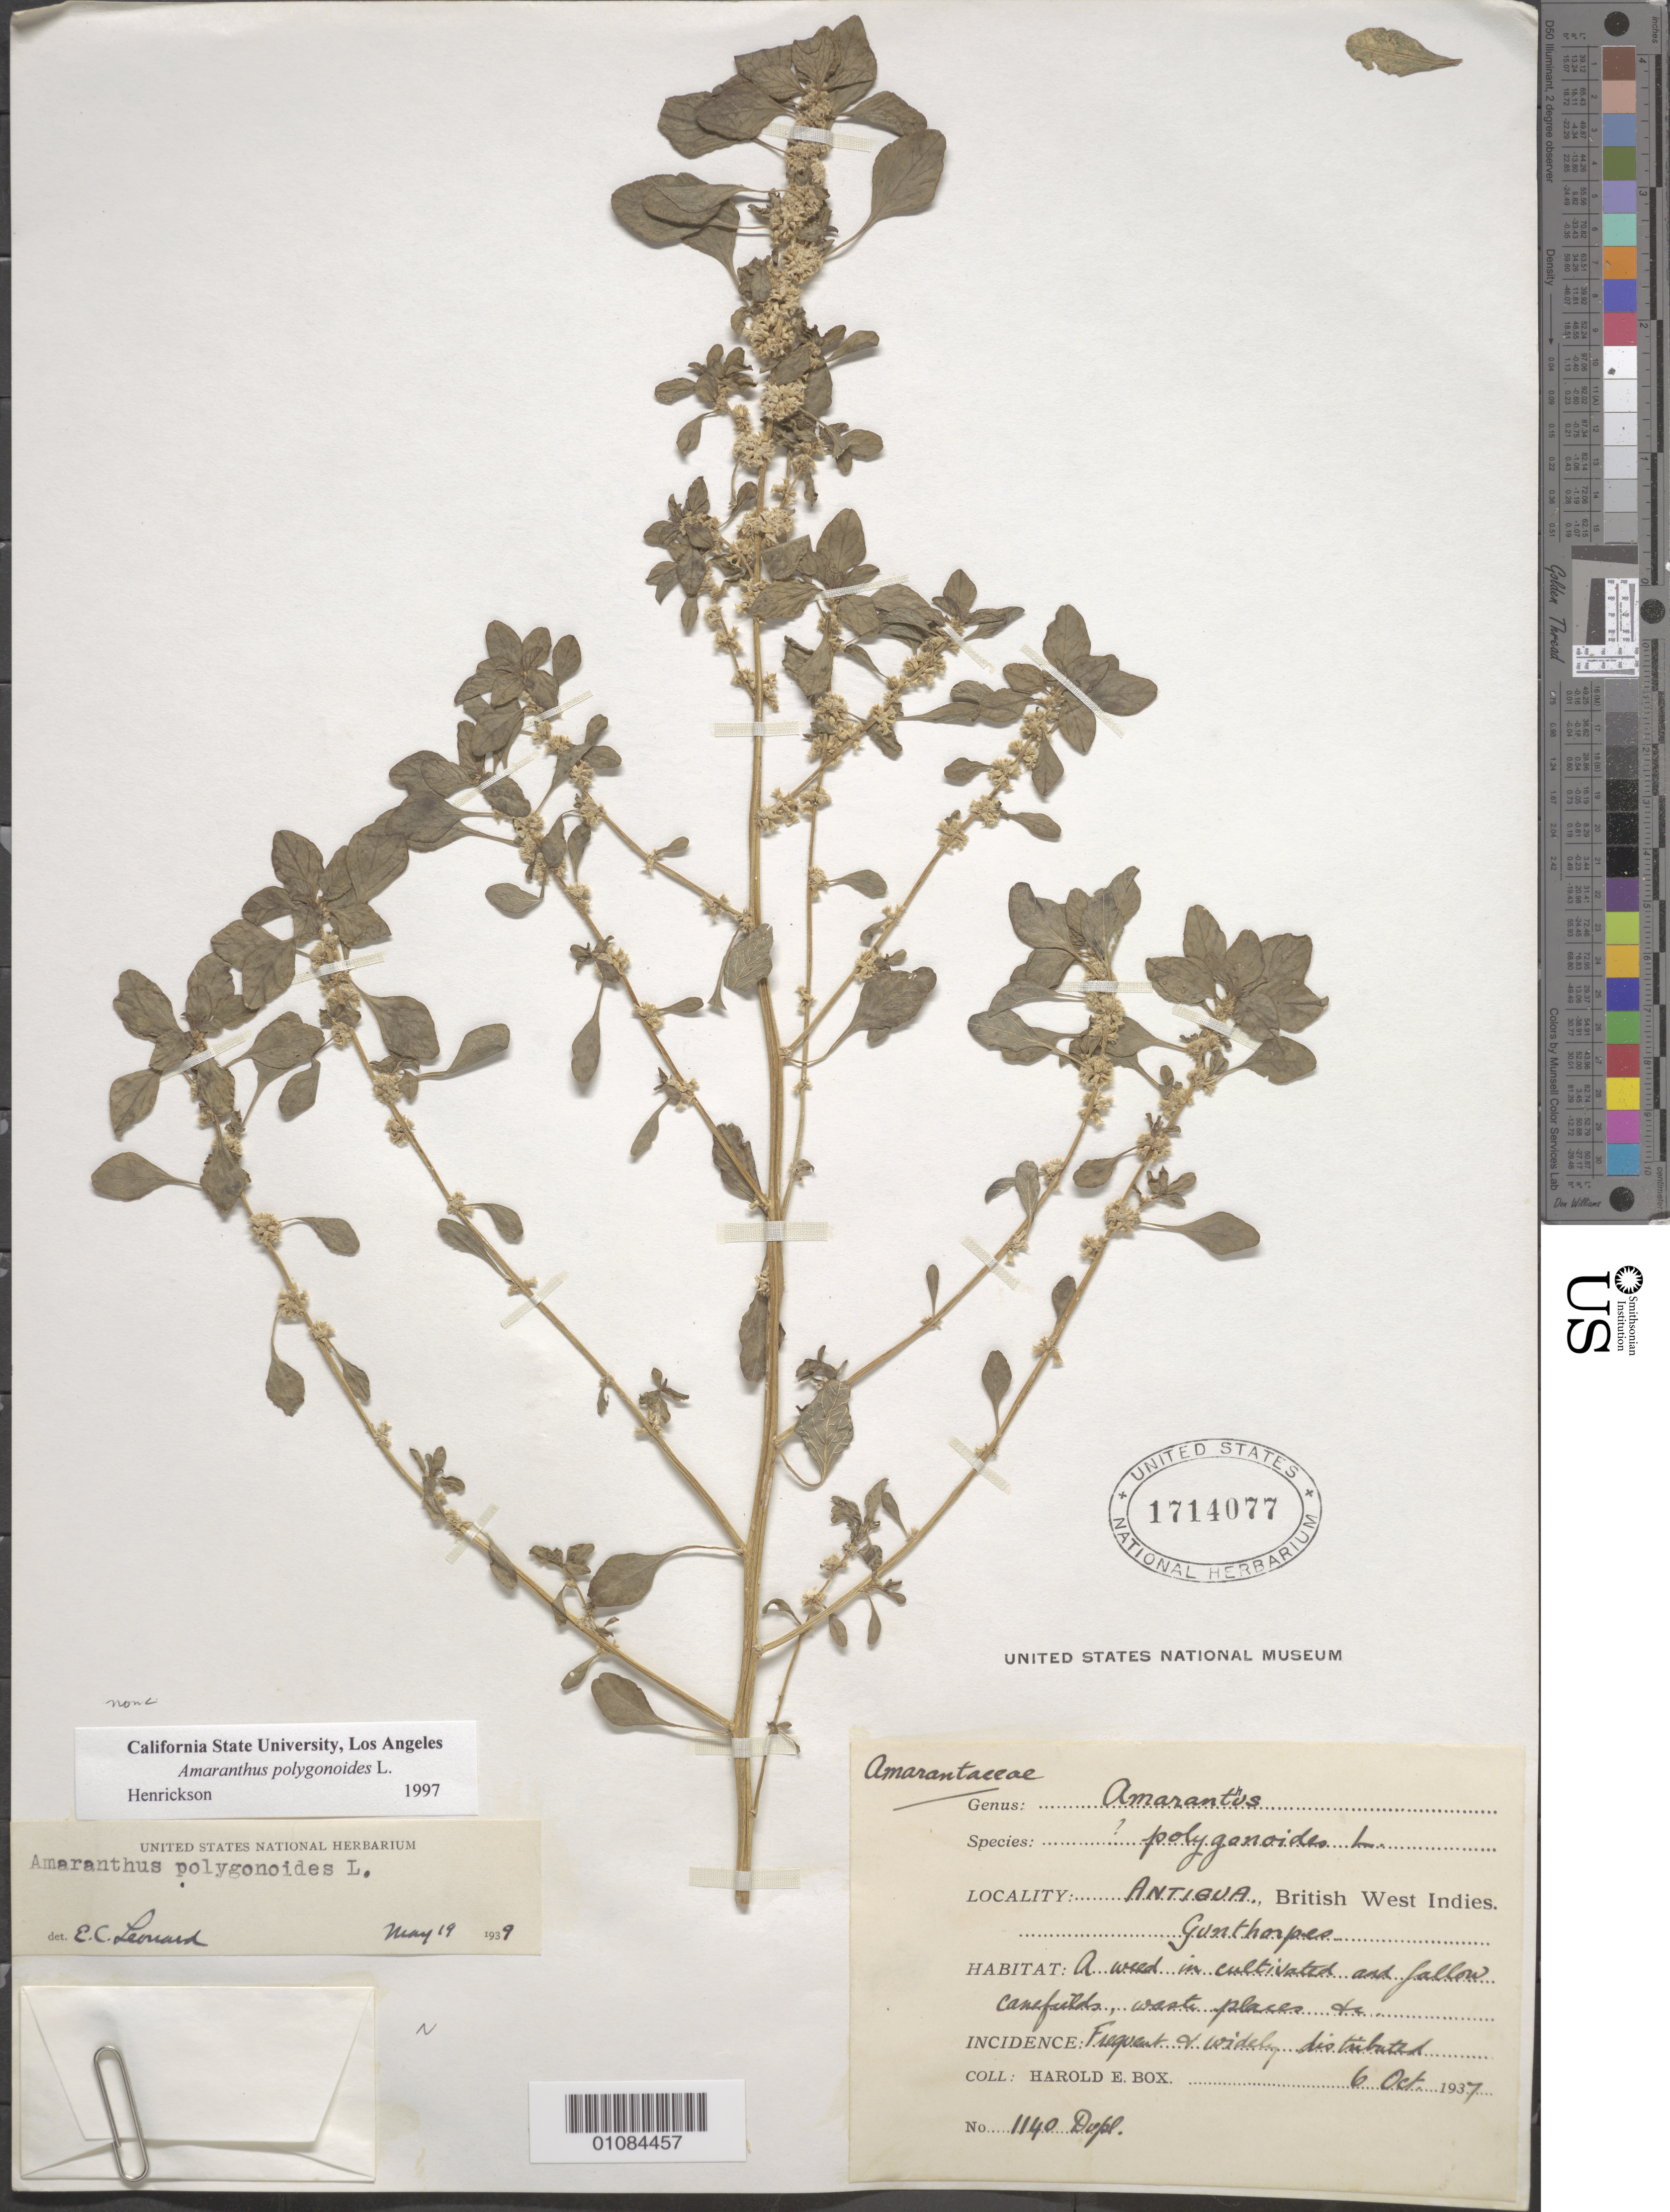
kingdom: Plantae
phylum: Tracheophyta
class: Magnoliopsida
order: Caryophyllales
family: Amaranthaceae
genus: Amaranthus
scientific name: Amaranthus polygonoides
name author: L.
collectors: H. E. Box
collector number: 1140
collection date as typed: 06 Oct 1937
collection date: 1937-10-06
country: Antigua and Barbuda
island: Antigua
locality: Gunthorpes.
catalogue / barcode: US 1714077